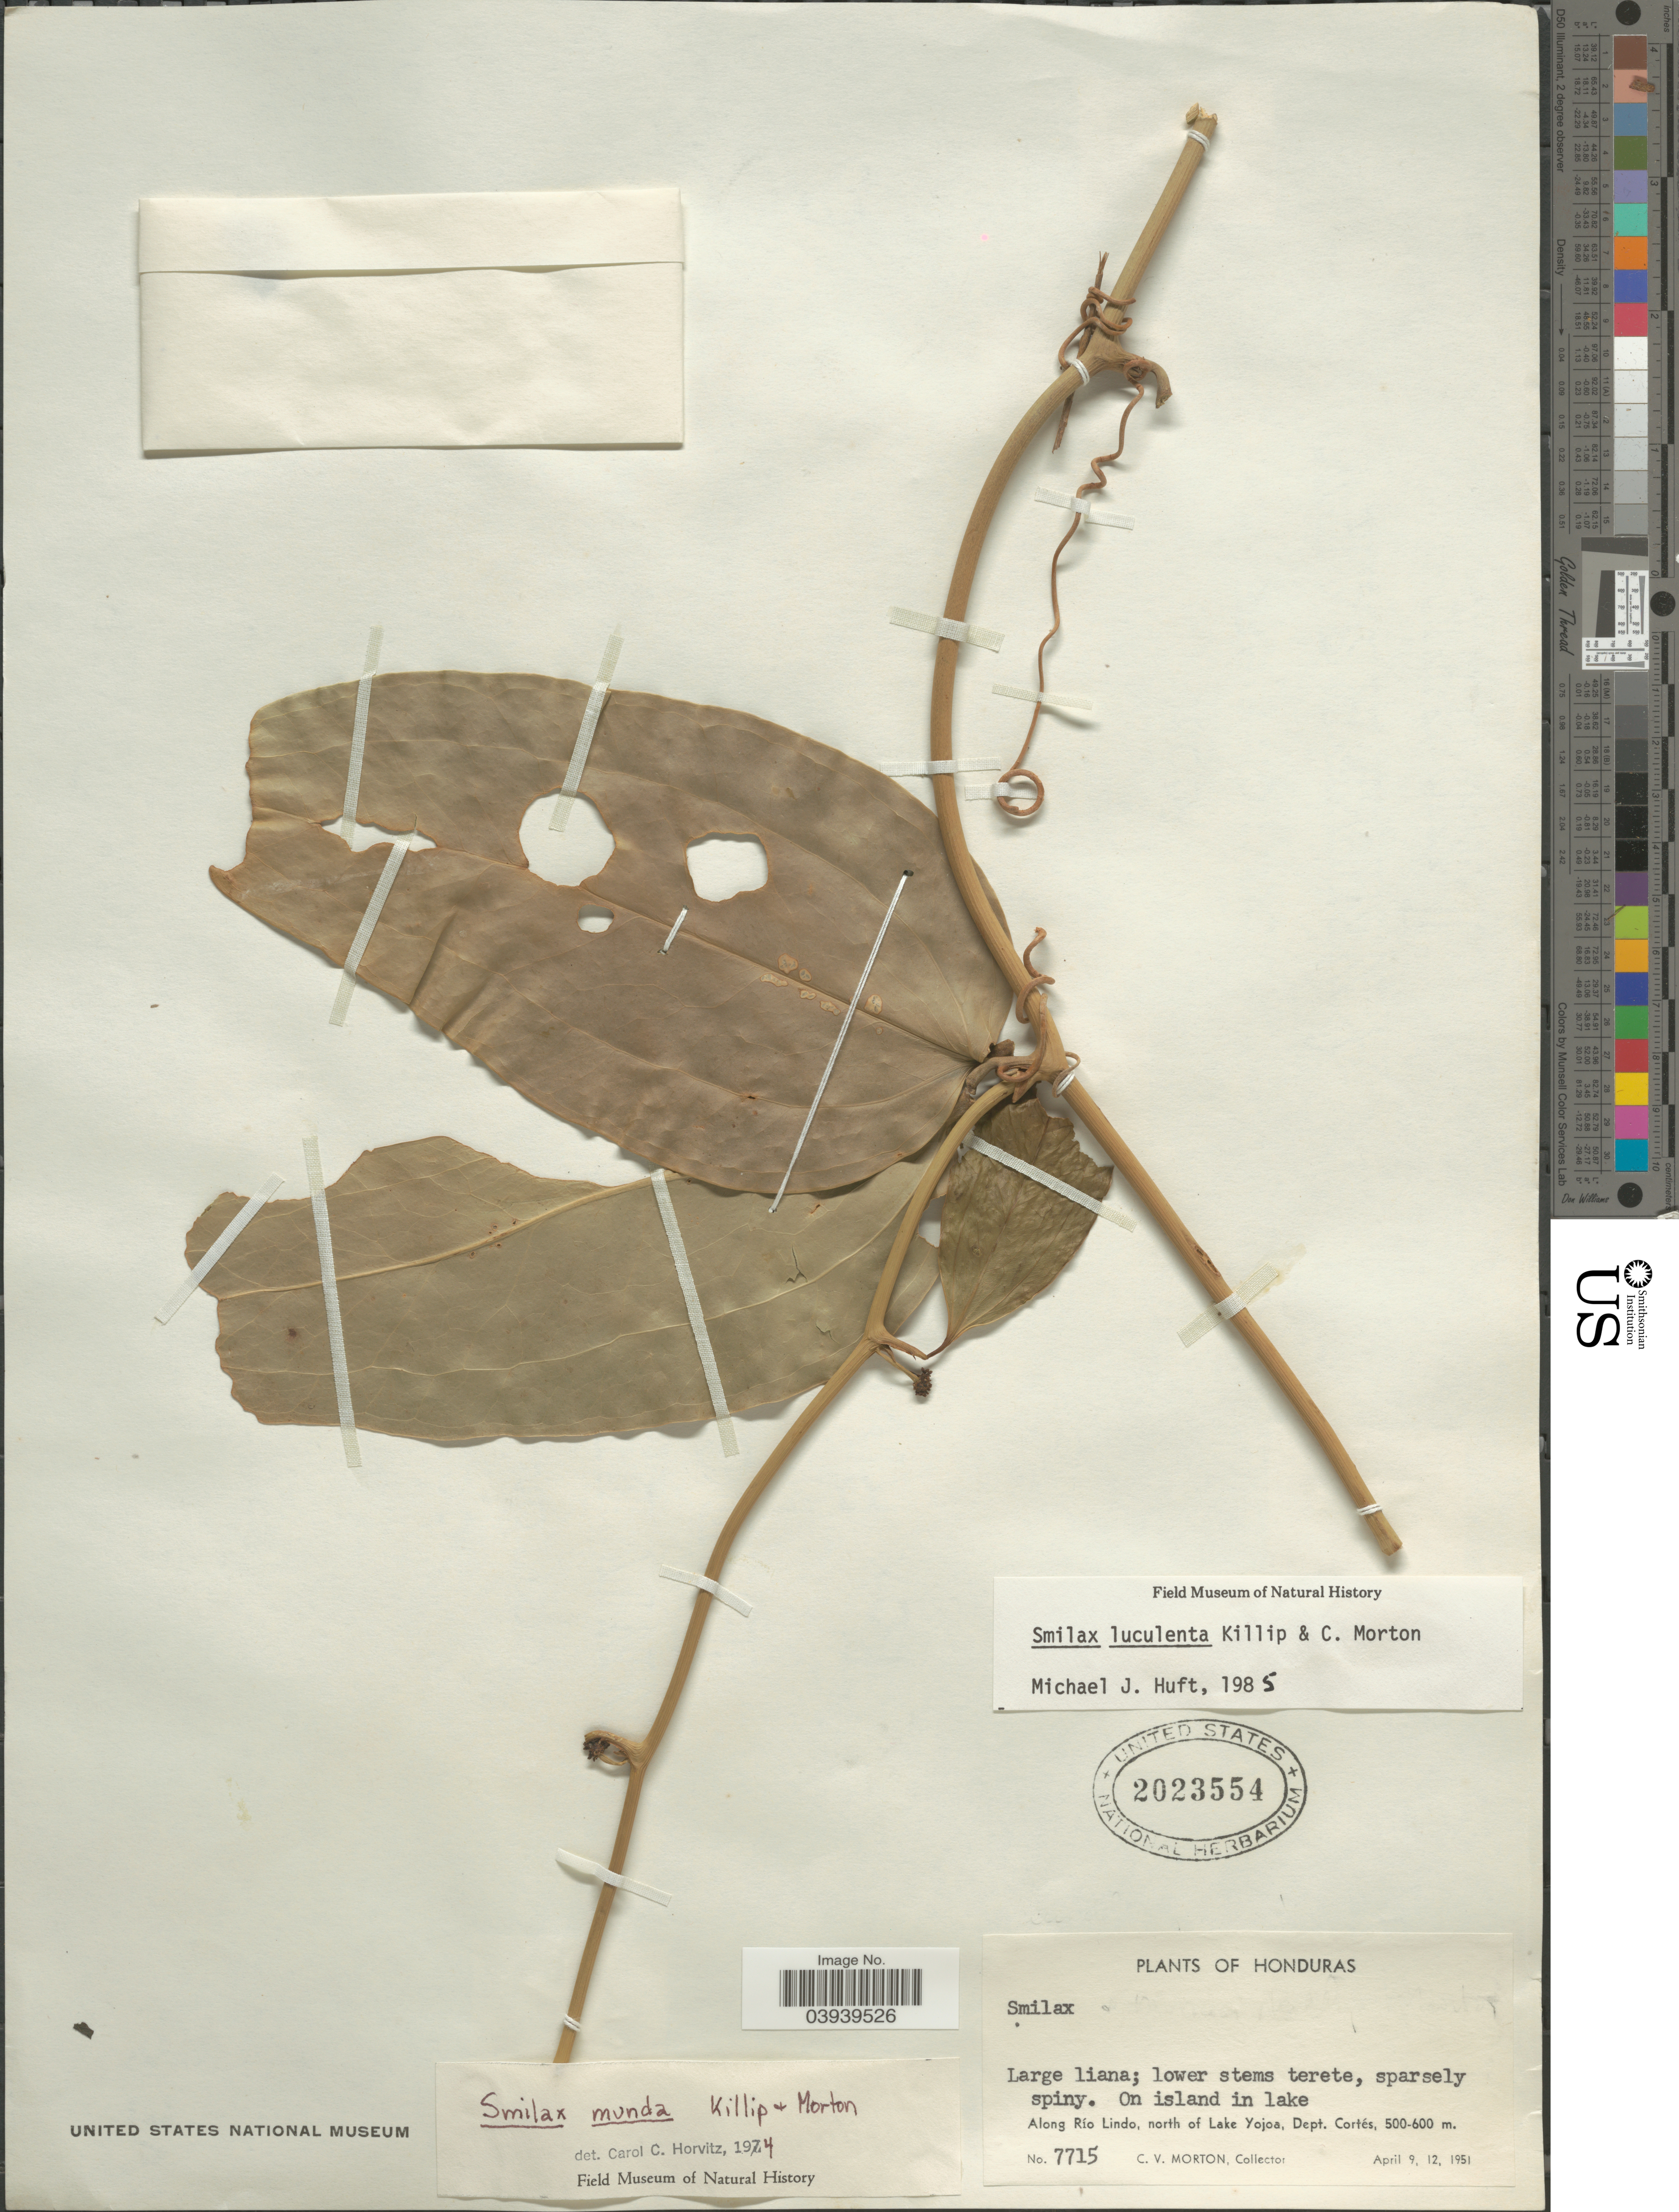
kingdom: Plantae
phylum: Tracheophyta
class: Liliopsida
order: Liliales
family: Smilacaceae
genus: Smilax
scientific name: Smilax luculenta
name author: Killip & C.V. Morton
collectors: C. V. Morton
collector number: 7715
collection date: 1951-04-09/1951-04-12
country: Honduras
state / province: Cortes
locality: Along Río Lindo, north of Lake Yojoa, Dept. Cortés.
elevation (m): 500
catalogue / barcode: US 2023554